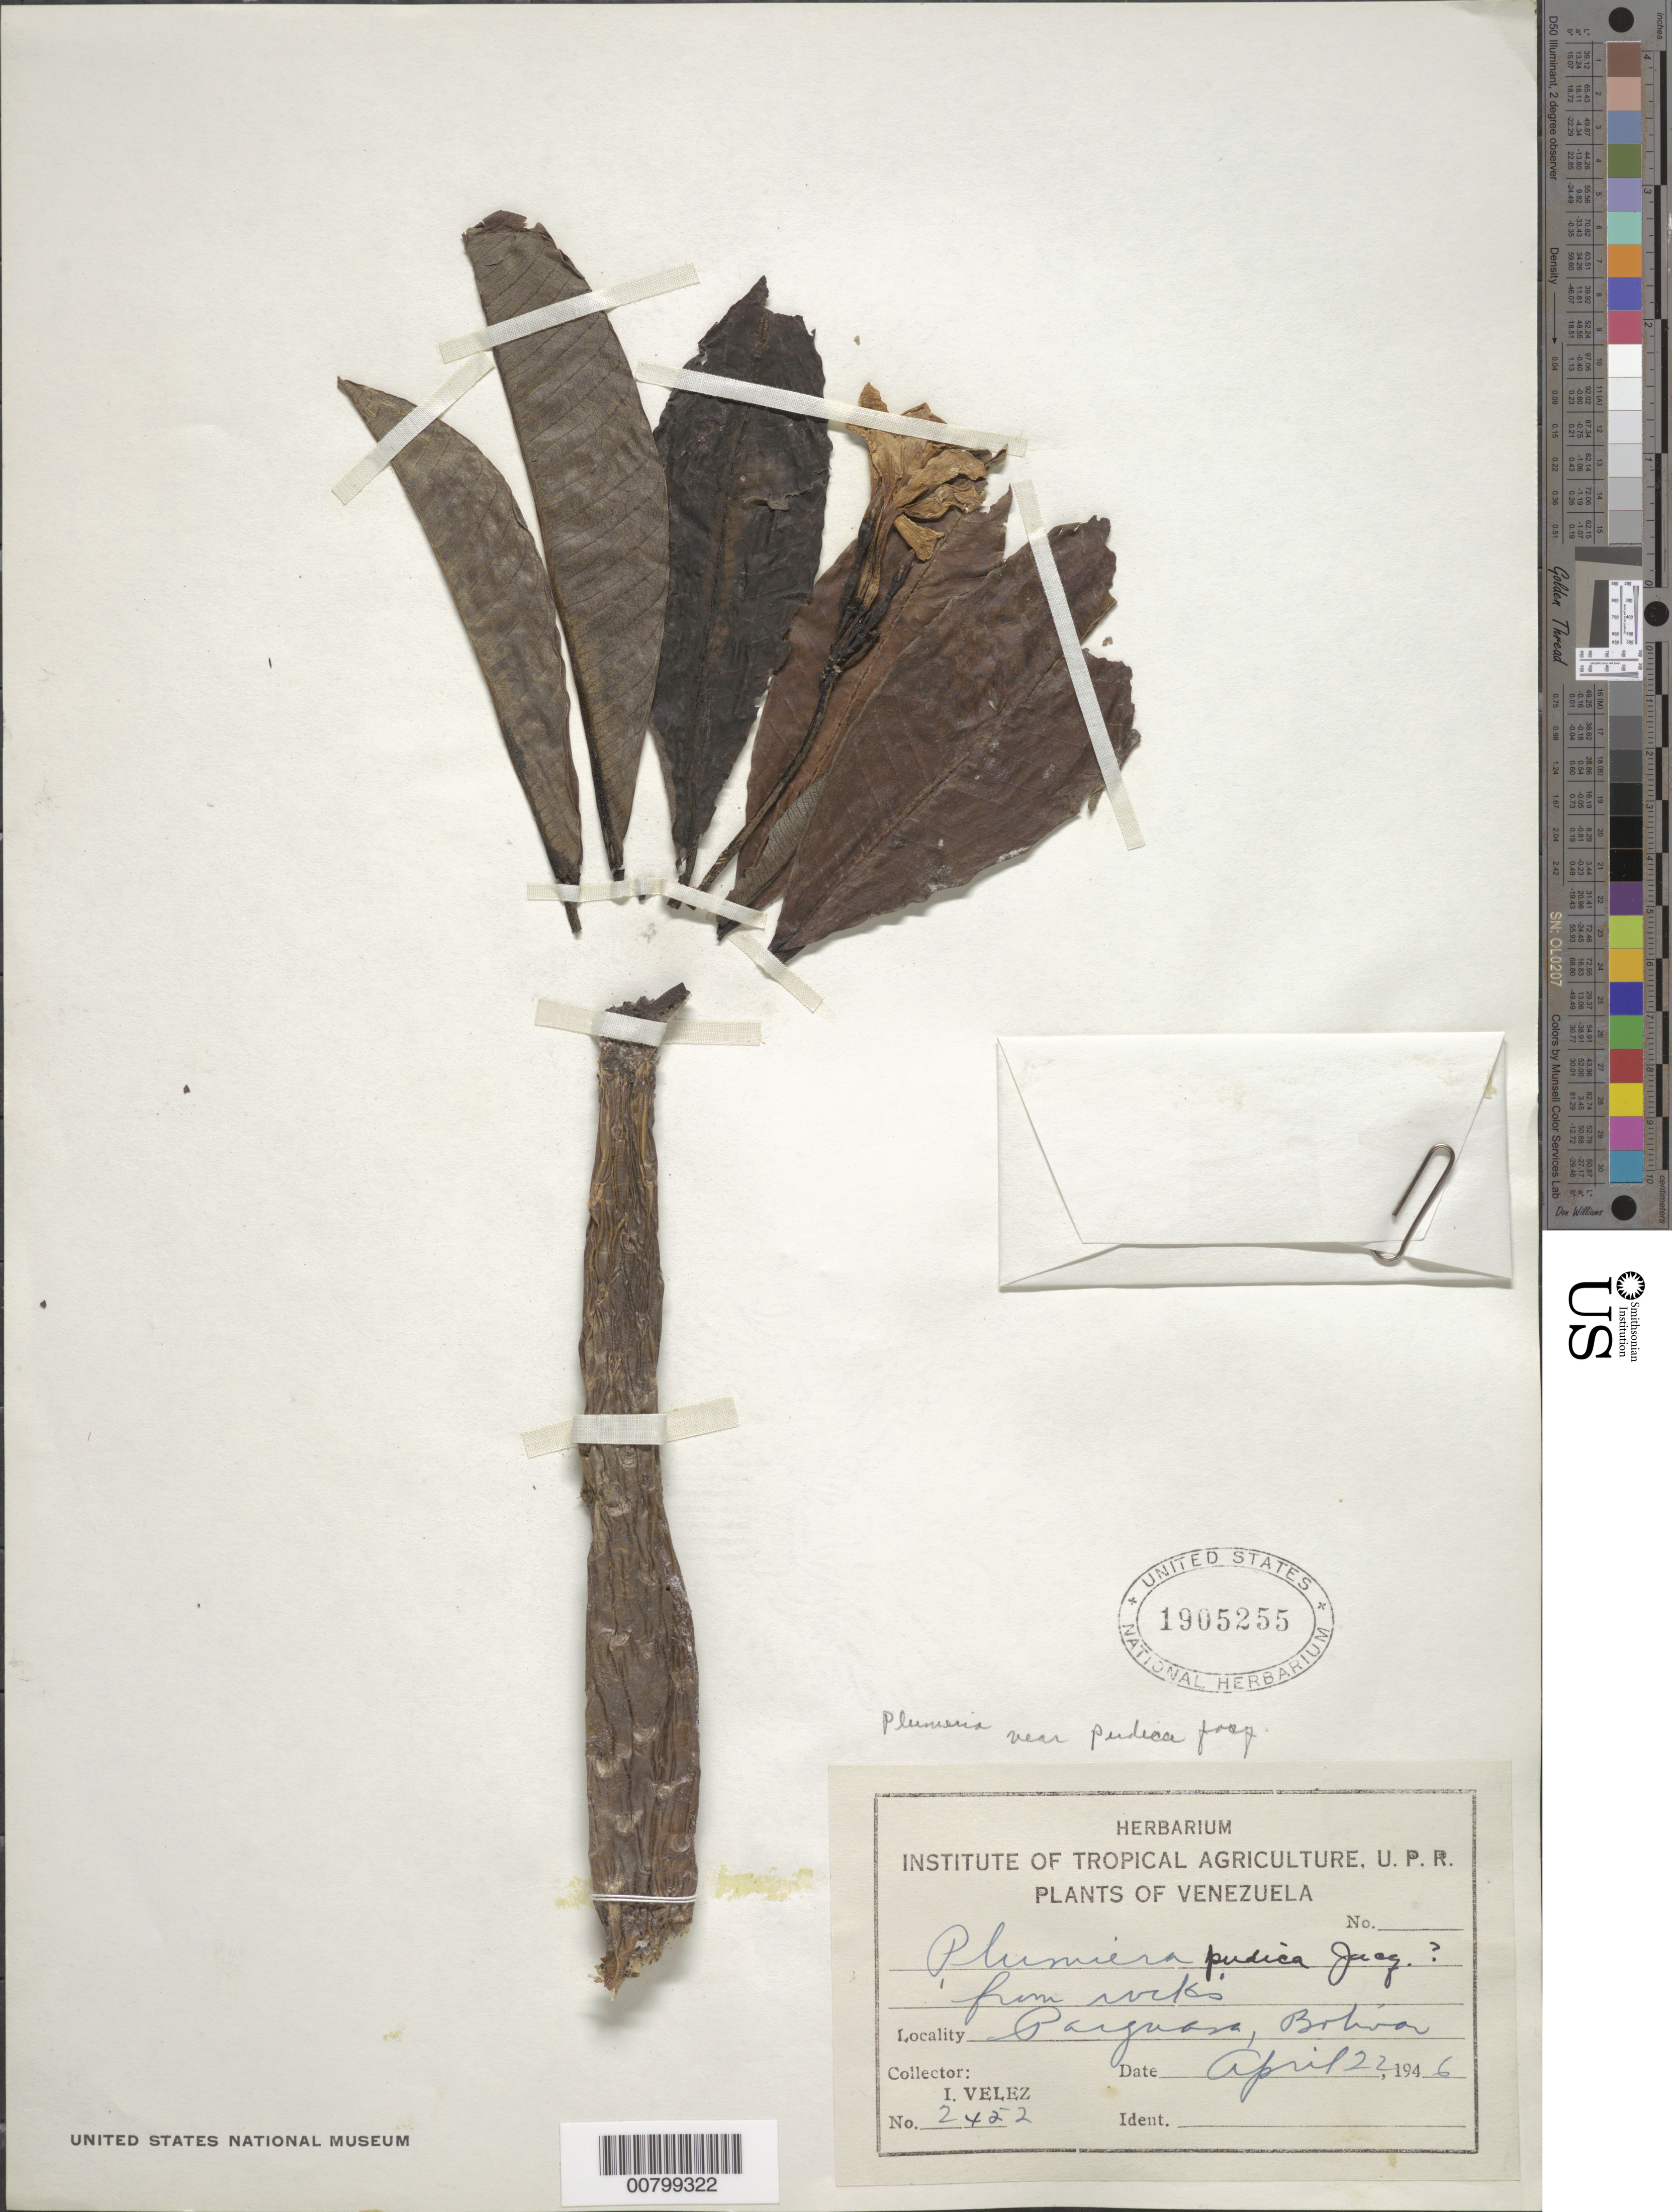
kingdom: Plantae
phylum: Tracheophyta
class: Magnoliopsida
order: Gentianales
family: Apocynaceae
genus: Plumeria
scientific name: Plumeria pudica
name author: Jacq.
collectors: I. Velez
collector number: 2452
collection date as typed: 22-Apr-46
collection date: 1946-04-22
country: Venezuela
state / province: Bolívar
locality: Parguasa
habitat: Rocks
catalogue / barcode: US 1905255